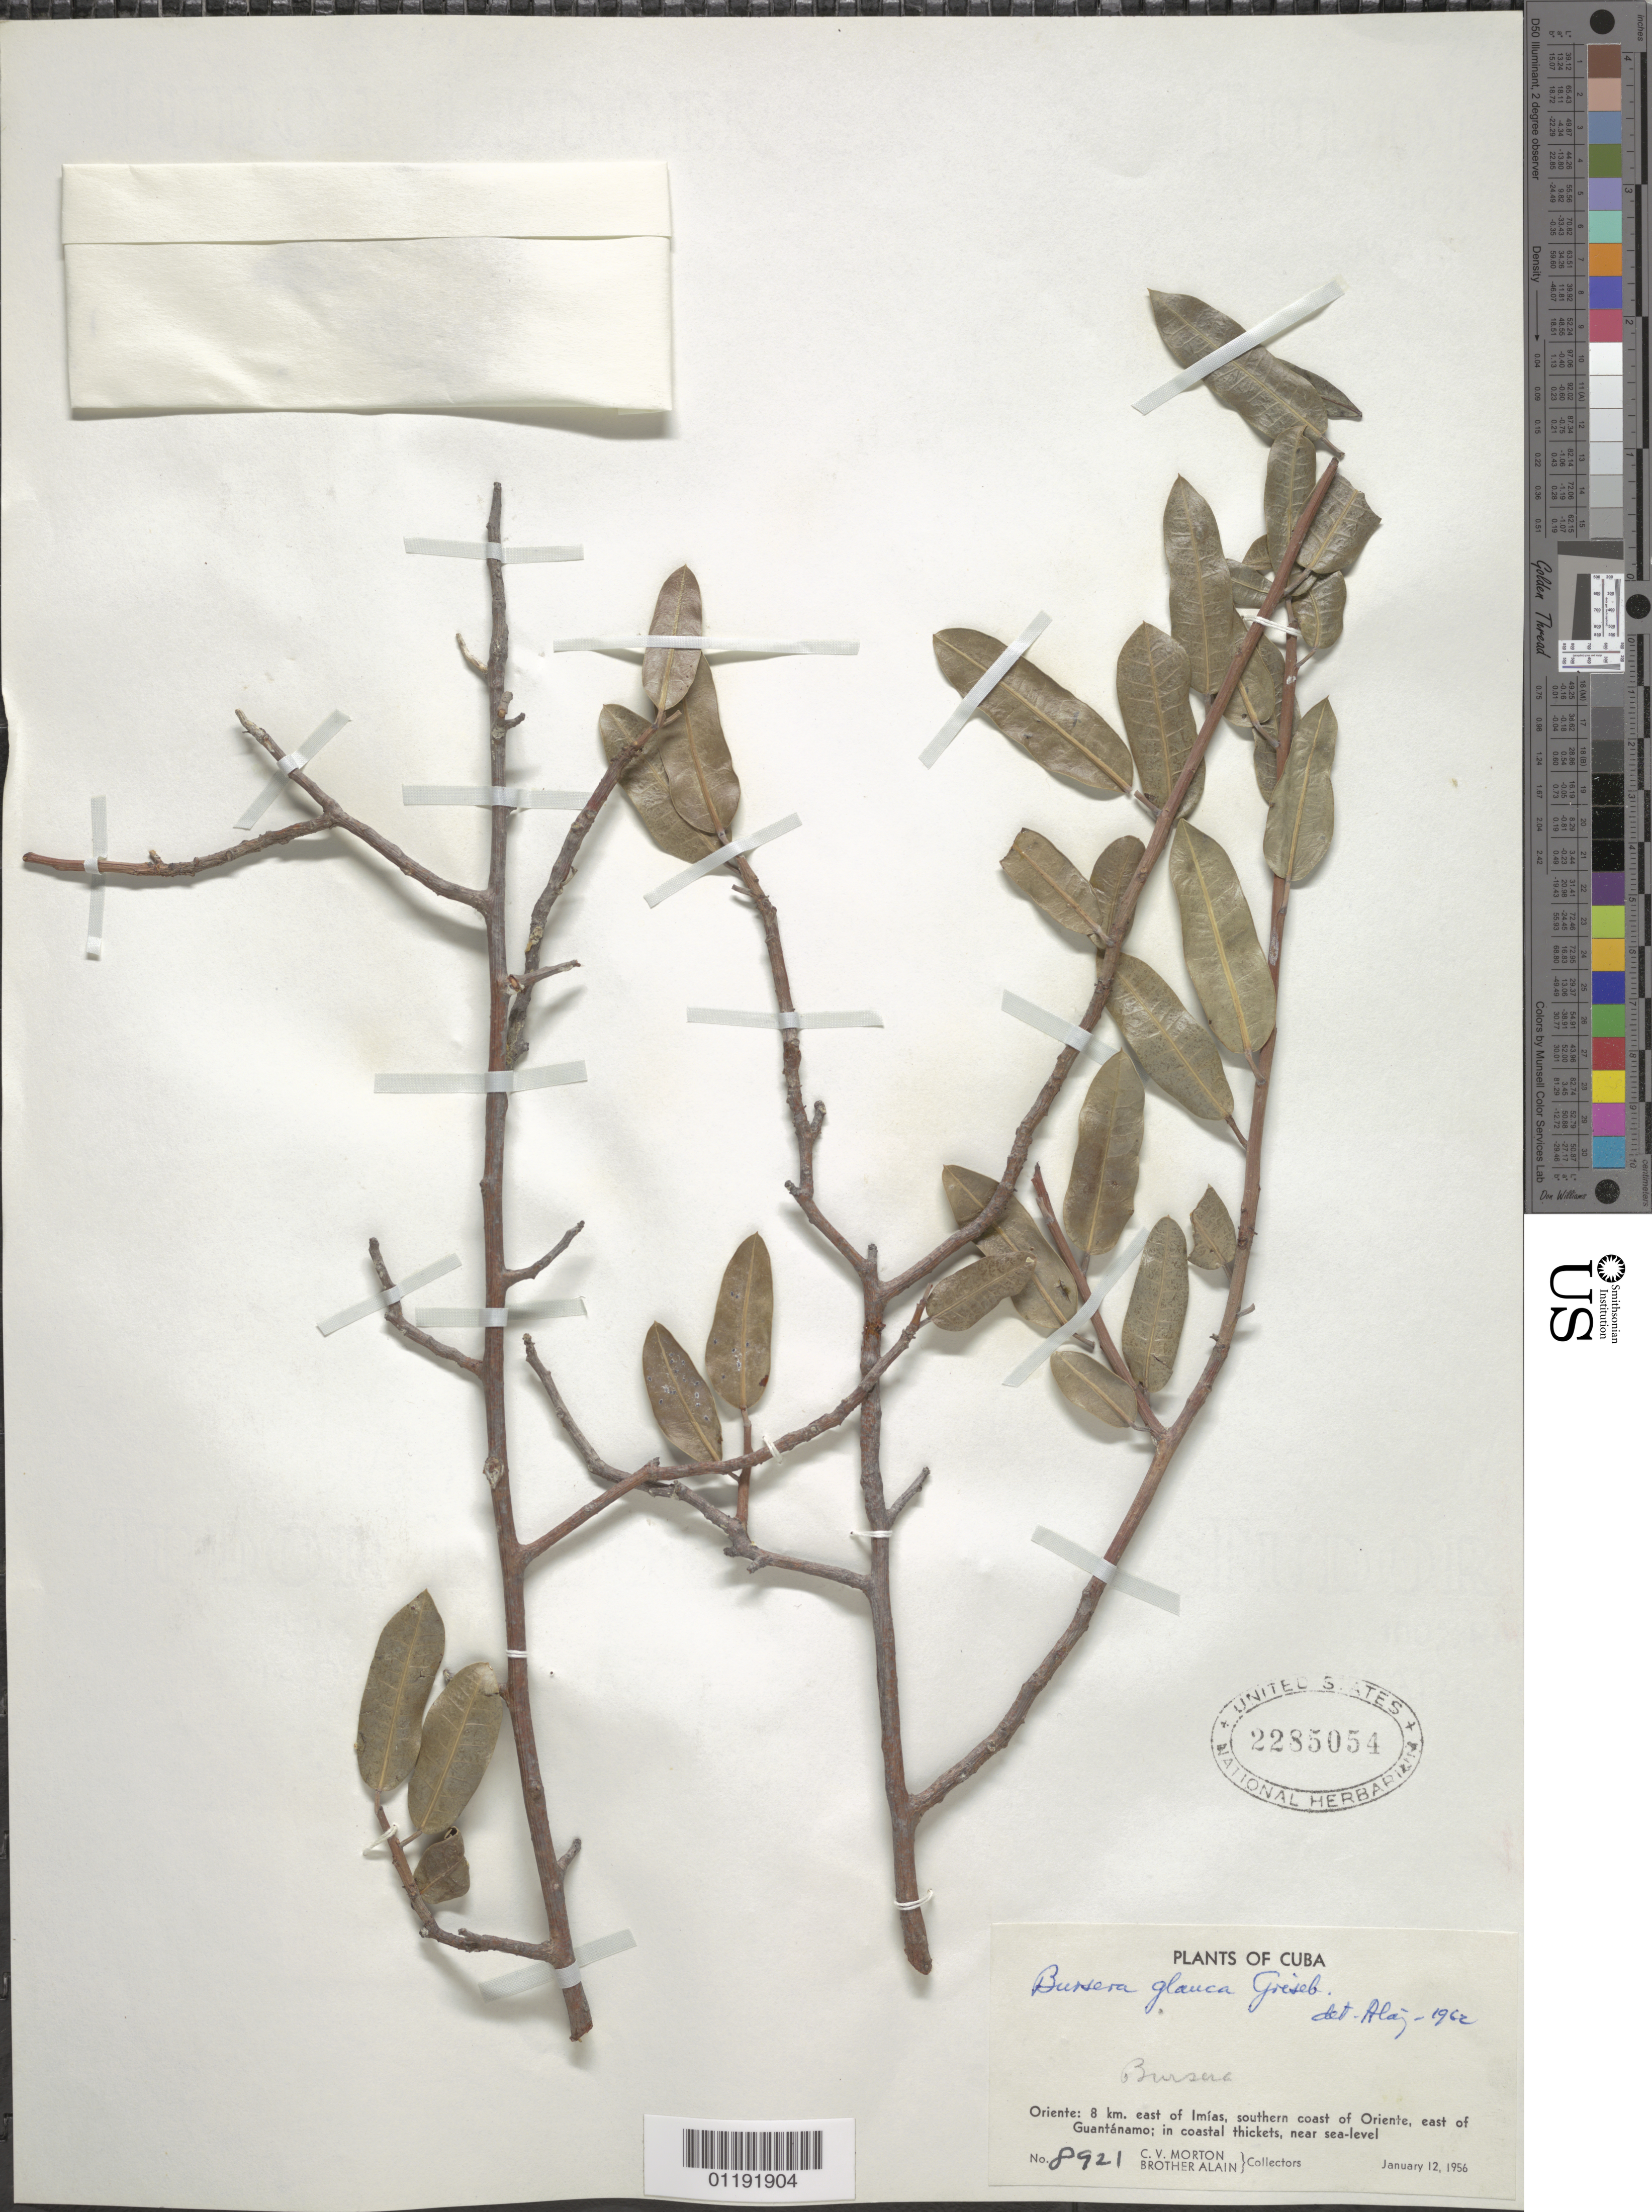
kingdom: Plantae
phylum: Tracheophyta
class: Magnoliopsida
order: Sapindales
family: Burseraceae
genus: Bursera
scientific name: Bursera glauca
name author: Griseb.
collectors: C. V. Morton & A. H. Liogier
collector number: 8921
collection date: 1956-01-12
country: Cuba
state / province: Oriente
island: Cuba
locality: S coast or Oriente, 8 km E of Imias, E of Guantanamo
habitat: Coast, coastal thickets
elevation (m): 0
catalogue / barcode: US 2285054